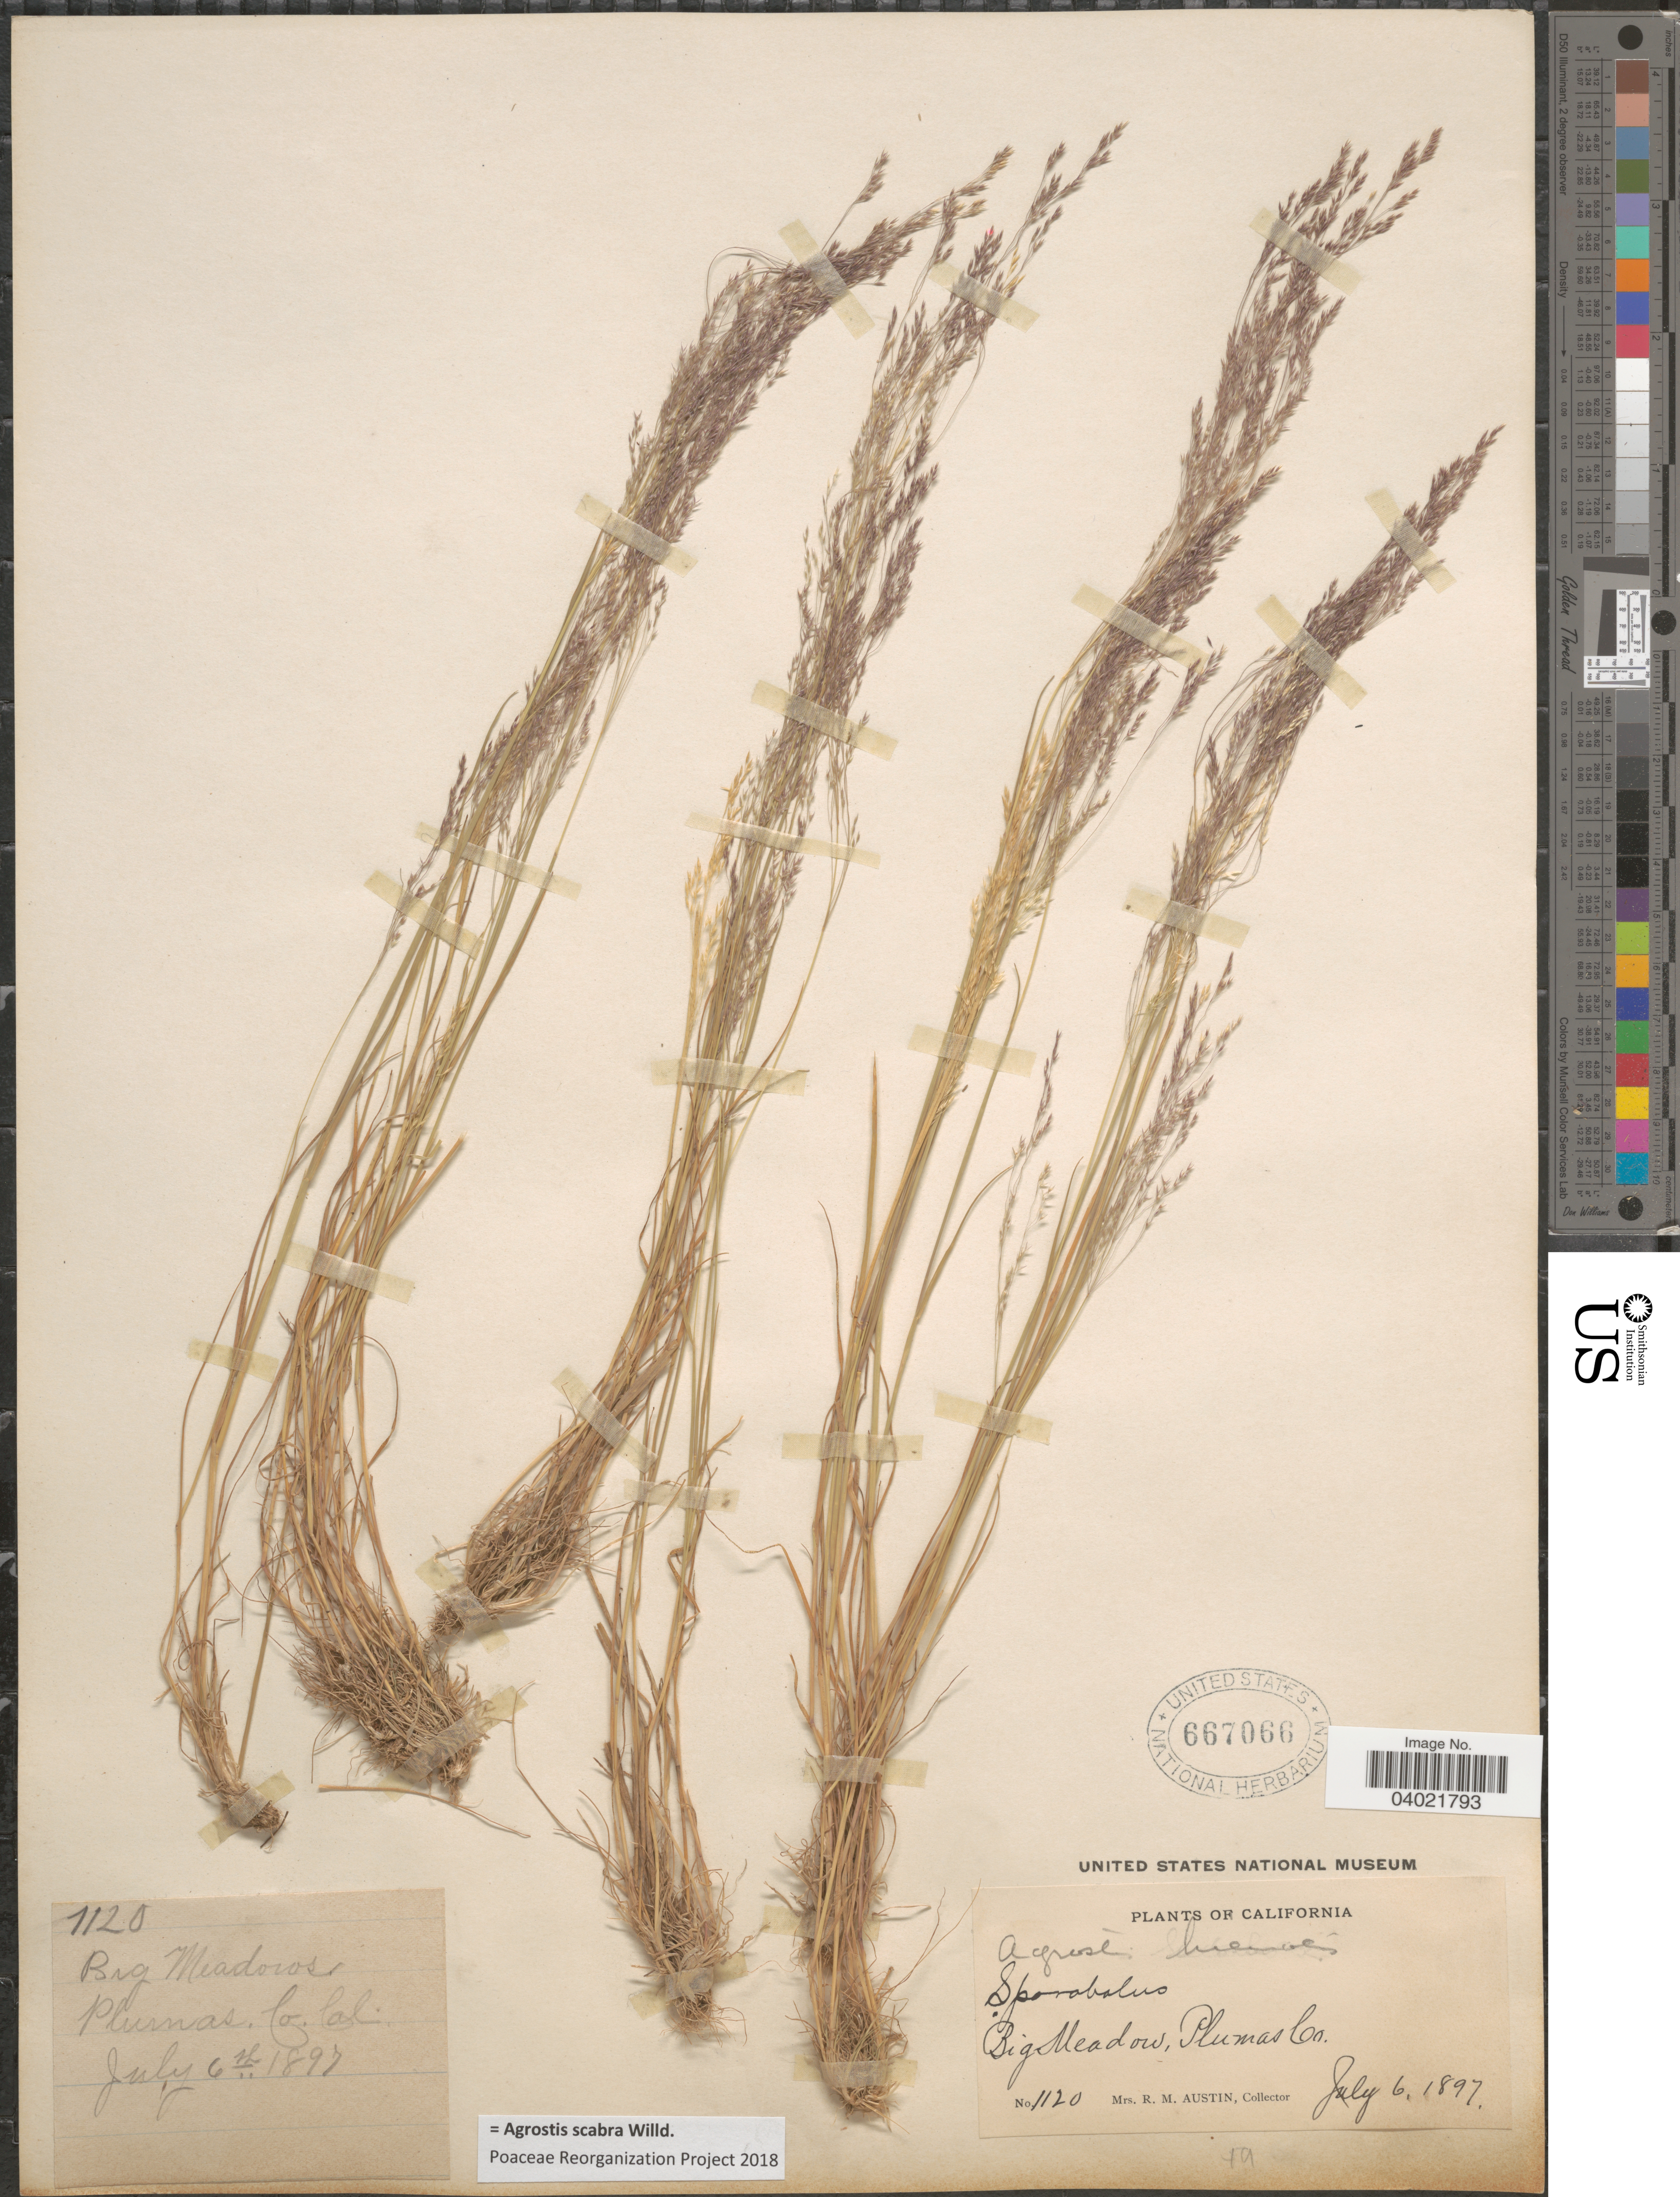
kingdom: Plantae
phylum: Tracheophyta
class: Liliopsida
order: Poales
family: Poaceae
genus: Agrostis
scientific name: Agrostis scabra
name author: Willd.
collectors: R. Austin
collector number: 1120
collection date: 1897-07-06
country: United States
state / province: California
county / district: Plumas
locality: Big Meadows. Plumas Co.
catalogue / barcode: US 667066